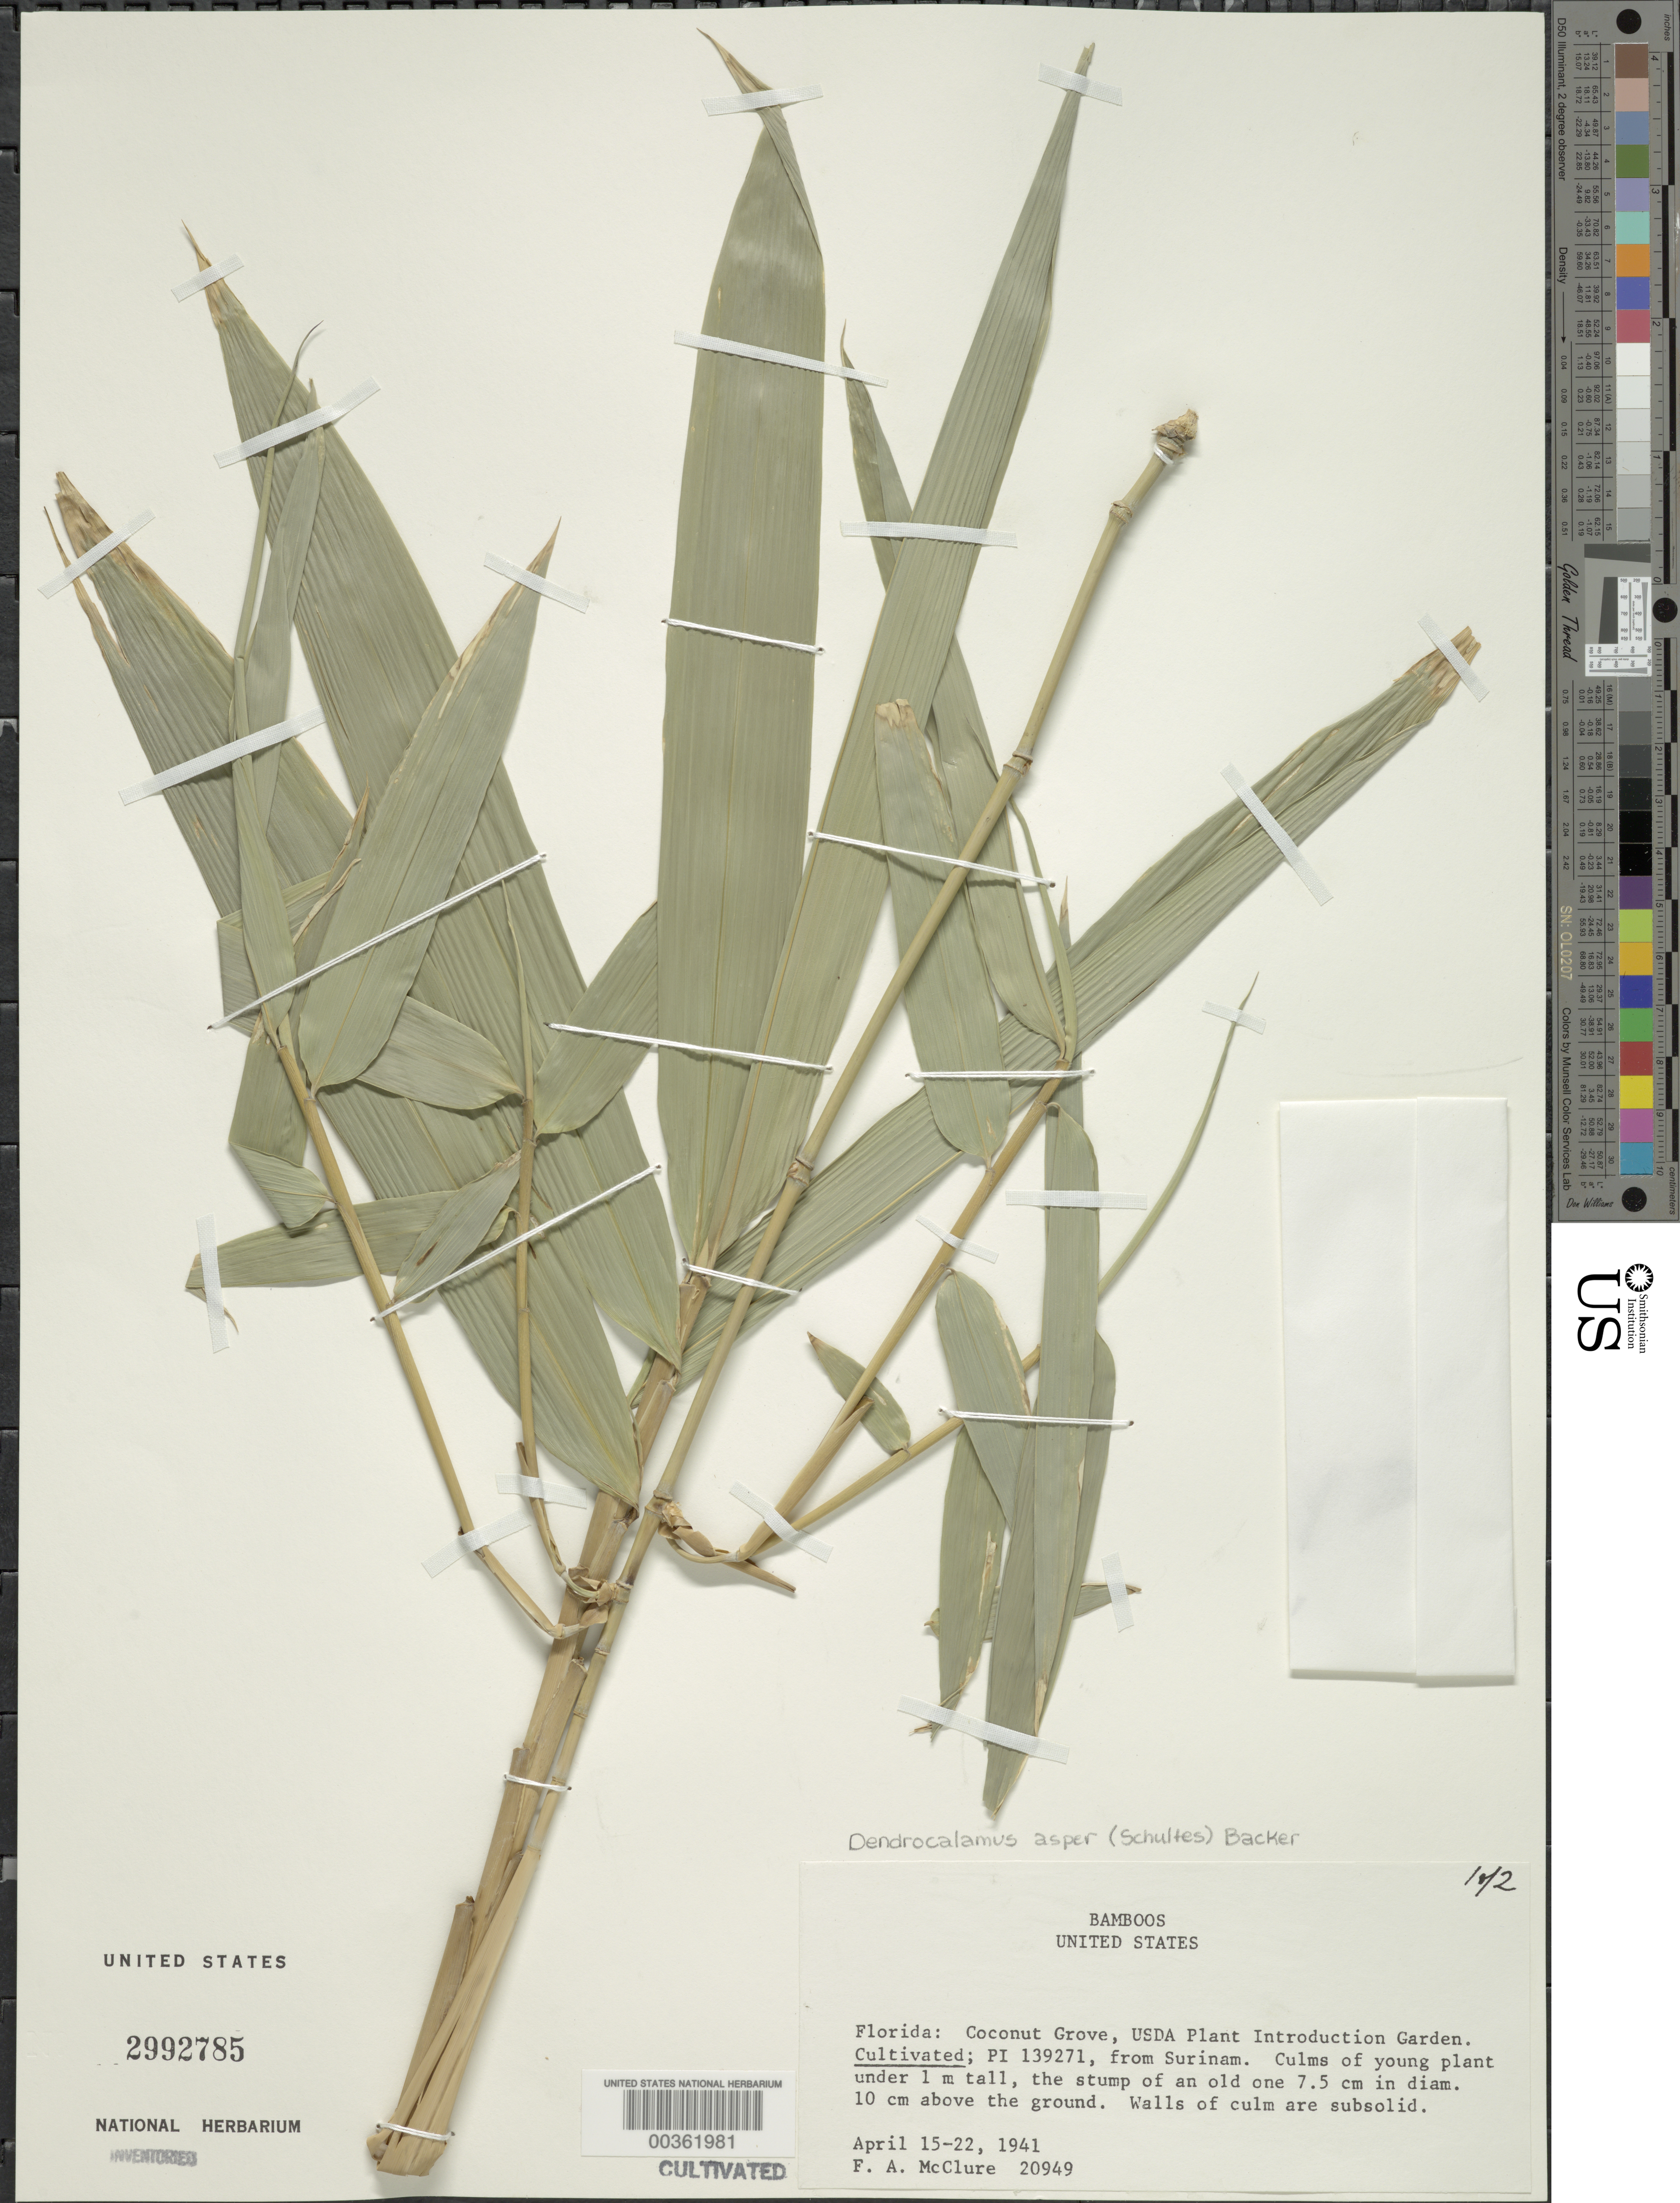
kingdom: Plantae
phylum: Tracheophyta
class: Liliopsida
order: Poales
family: Poaceae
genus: Dendrocalamus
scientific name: Dendrocalamus asper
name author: (Schult. & Schult. f.) Backer ex K. Heyne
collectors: F. A. McClure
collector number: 20949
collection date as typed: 15 Apr 1941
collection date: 1941-04-15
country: United States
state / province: Florida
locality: Coconut Grove, USDA, Plant Introduction Garden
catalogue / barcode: US 2992785